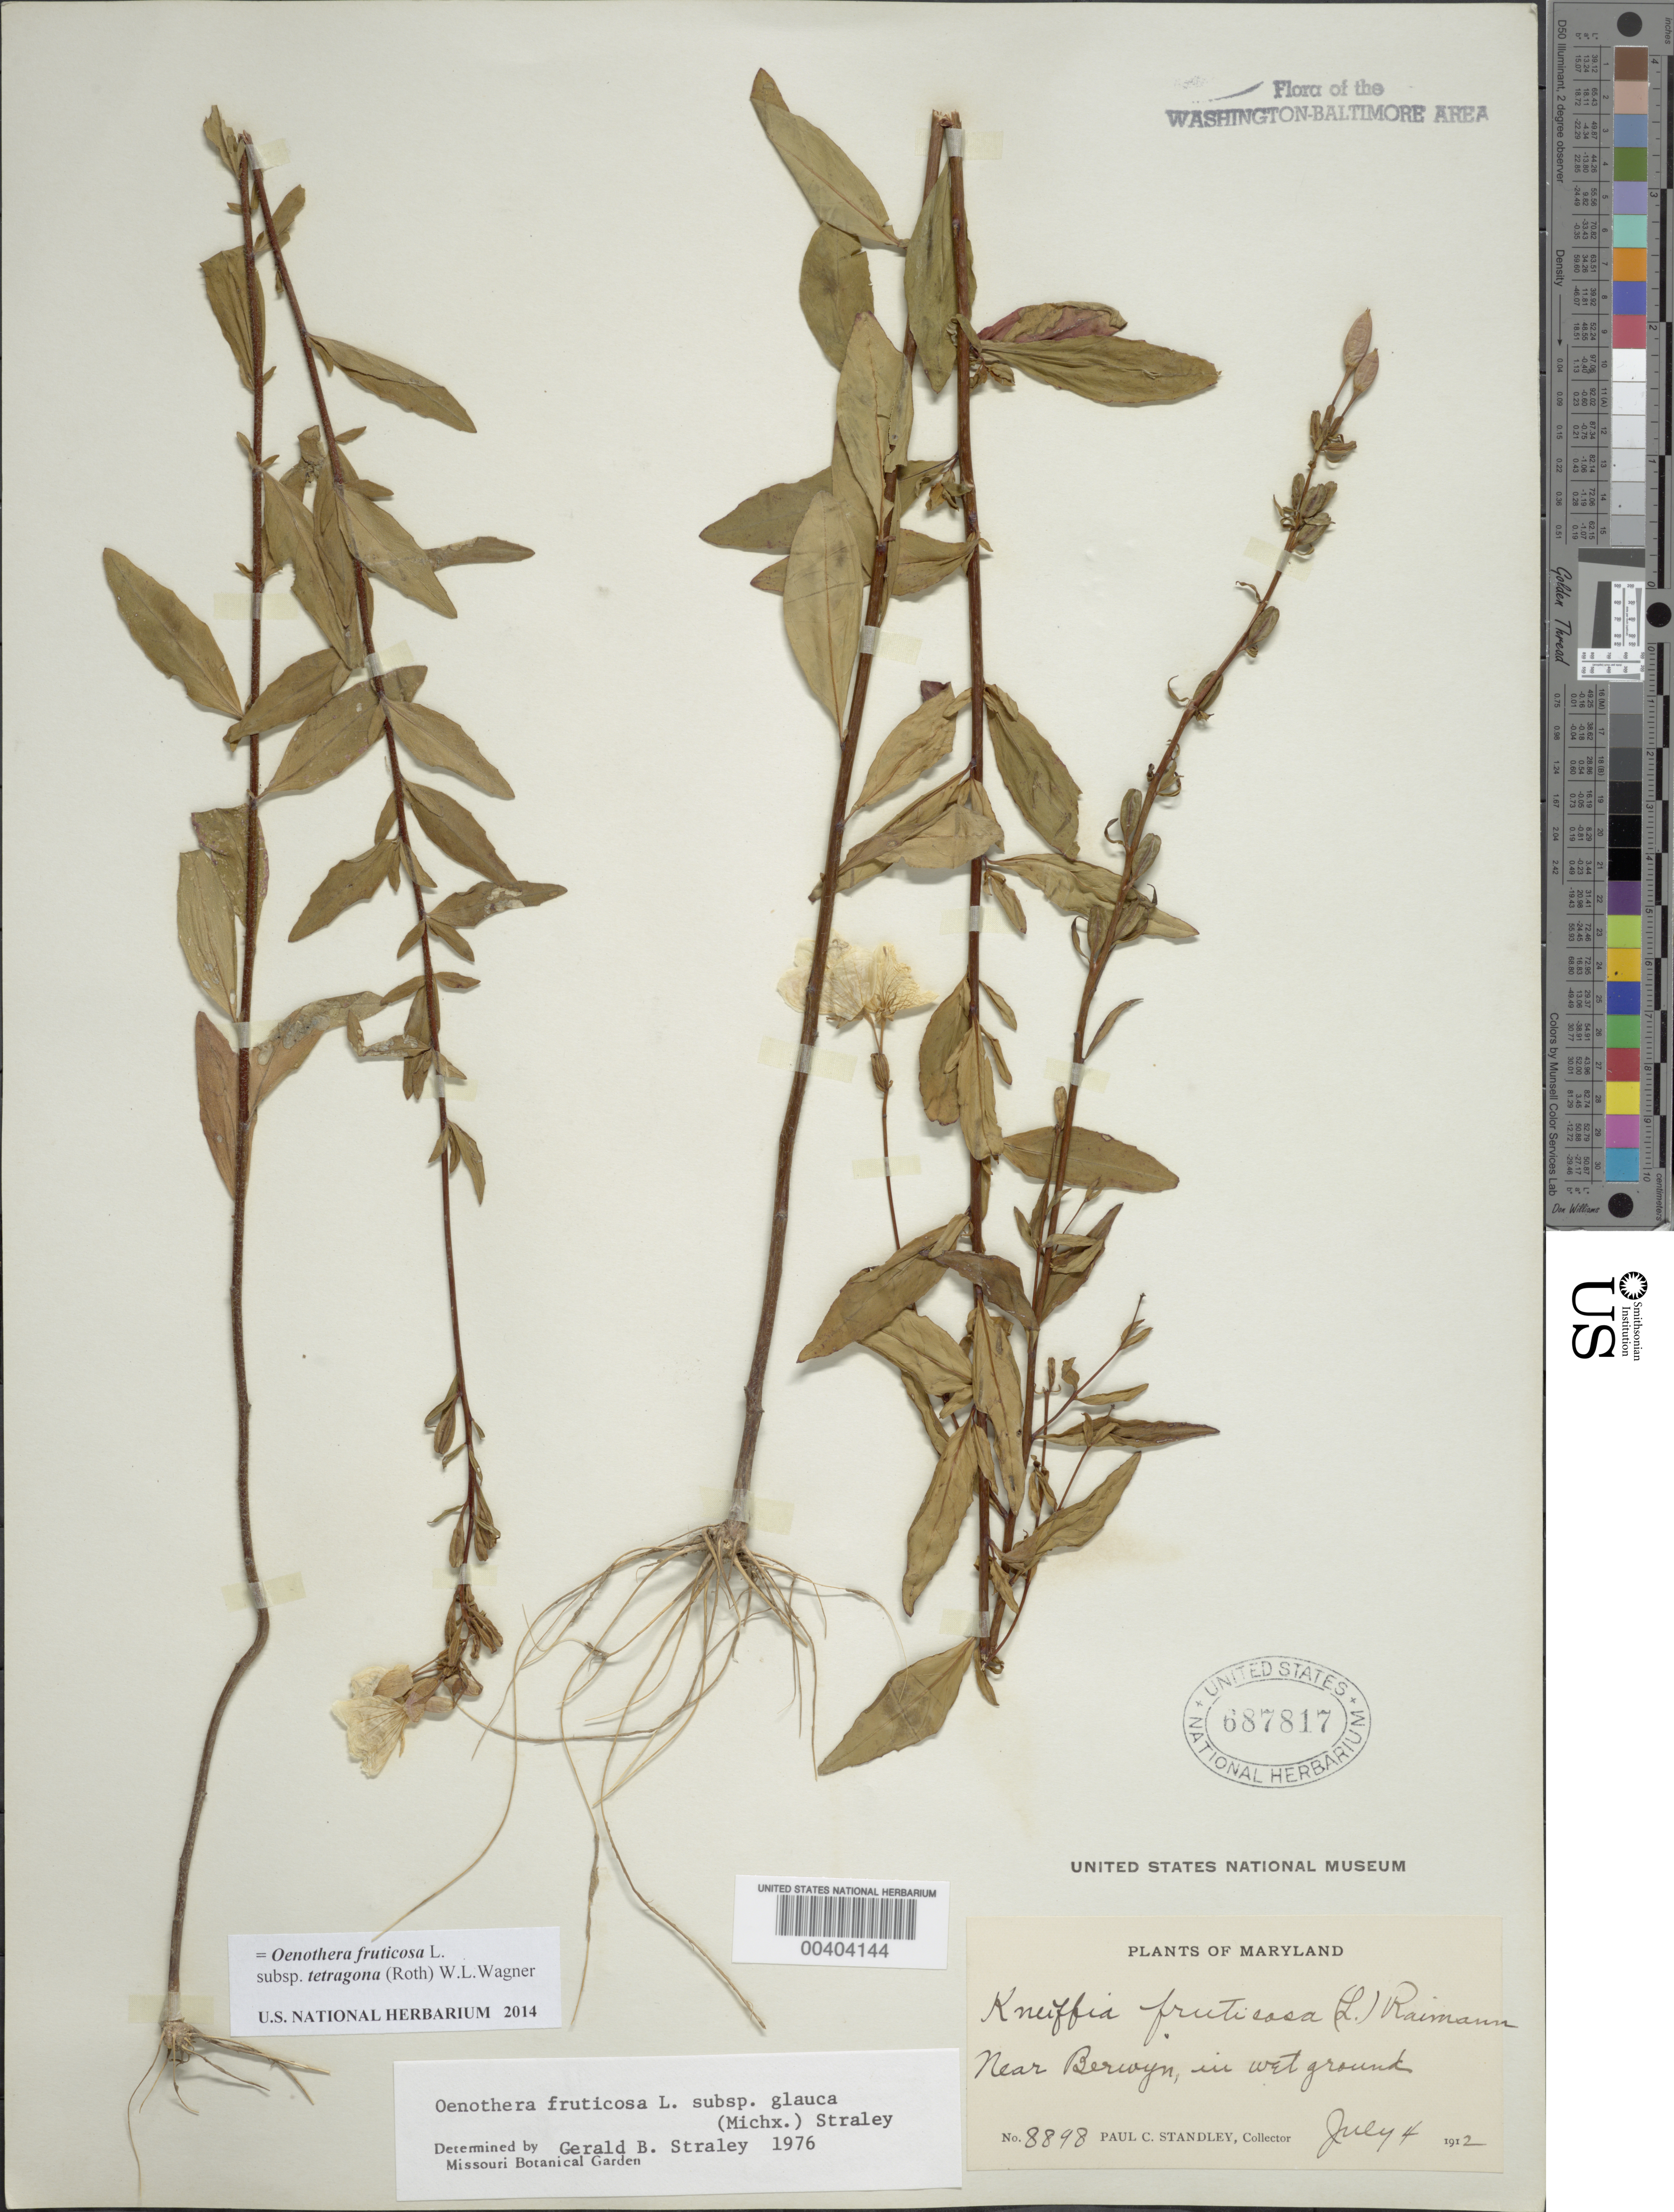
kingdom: Plantae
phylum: Tracheophyta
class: Magnoliopsida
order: Myrtales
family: Onagraceae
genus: Oenothera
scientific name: Oenothera fruticosa subsp. tetragona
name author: (Roth) W.L. Wagner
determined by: Wagner, W. L., (BOT), Smithsonian Institution - National Museum of Natural History (UNITED STATES)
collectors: P. C. Standley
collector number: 8898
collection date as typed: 04 Jul 1912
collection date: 1912-07-04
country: United States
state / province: Maryland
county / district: Prince George's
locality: Near Berwyn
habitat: In wet ground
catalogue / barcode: US 687817